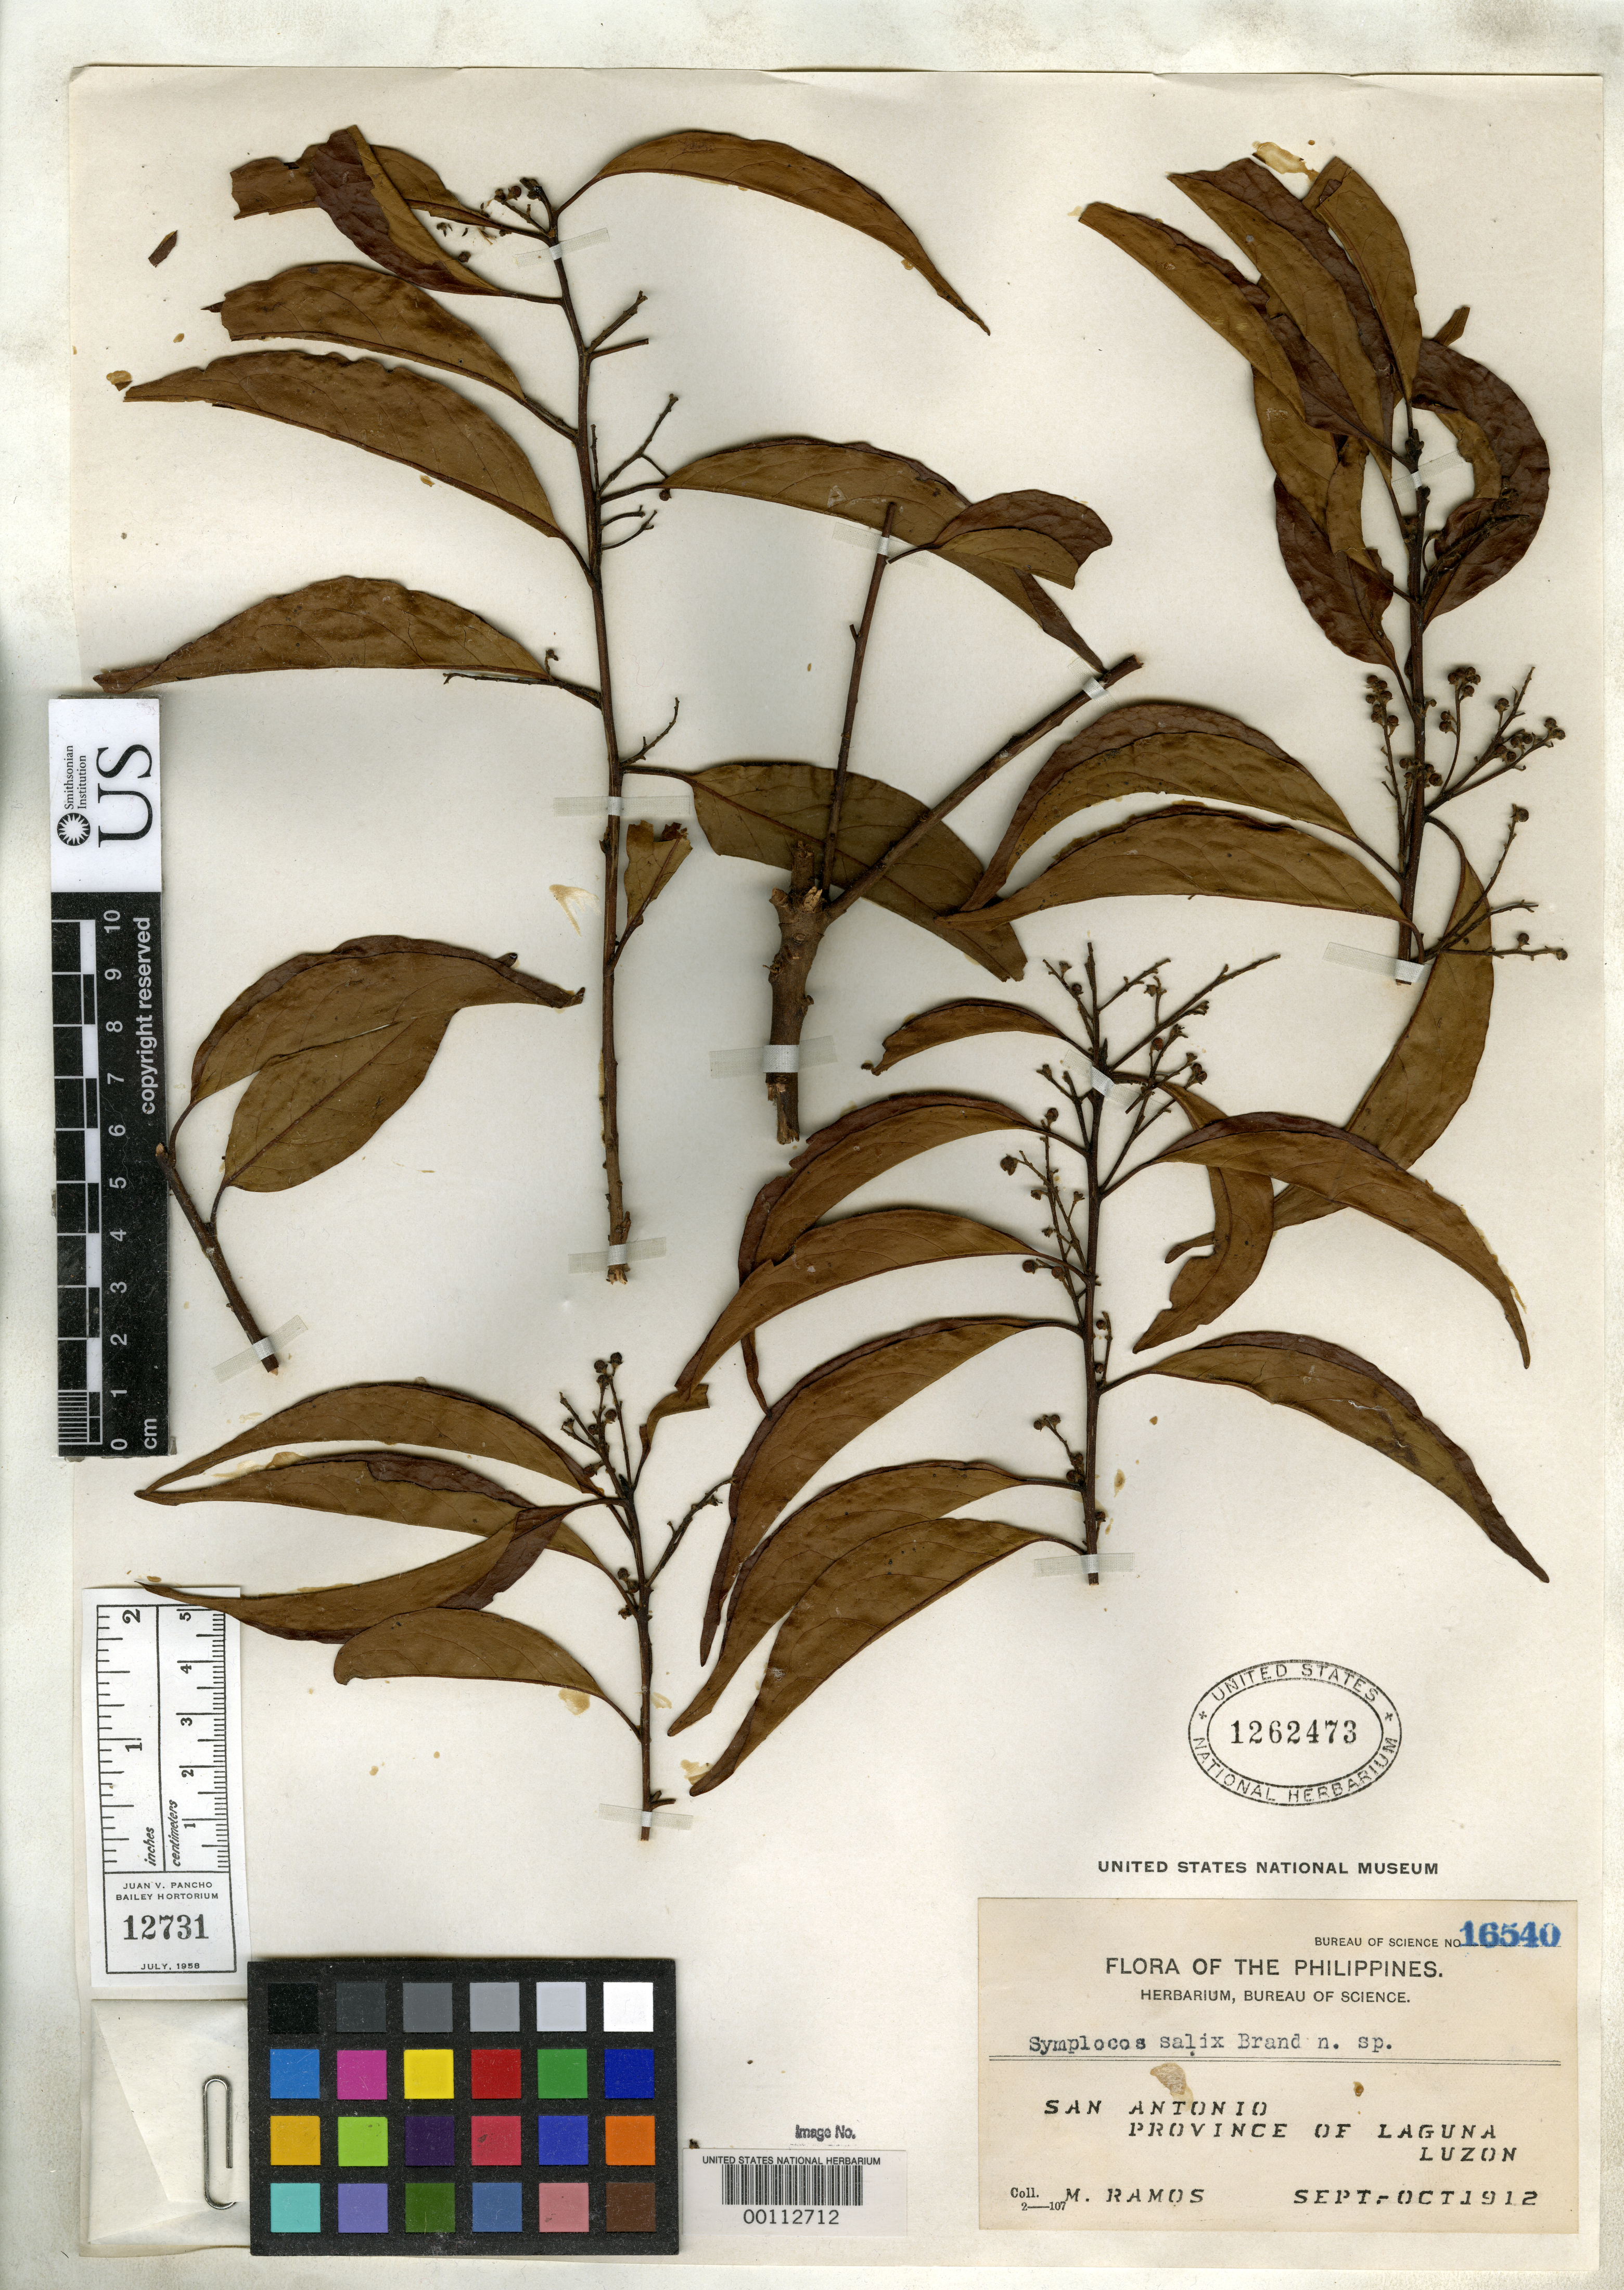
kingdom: Plantae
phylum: Tracheophyta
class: Magnoliopsida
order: Ericales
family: Symplocaceae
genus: Symplocos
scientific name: Symplocos salix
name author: Brand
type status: Isotype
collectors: M. Ramos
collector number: Bur. Sci. 16540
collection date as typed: Sep 1912 to -- Oct 1912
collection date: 1912-09/1912-10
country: Philippines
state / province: Calabarzon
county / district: Laguna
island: Luzon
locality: San Antonio.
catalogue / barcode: US 1262473